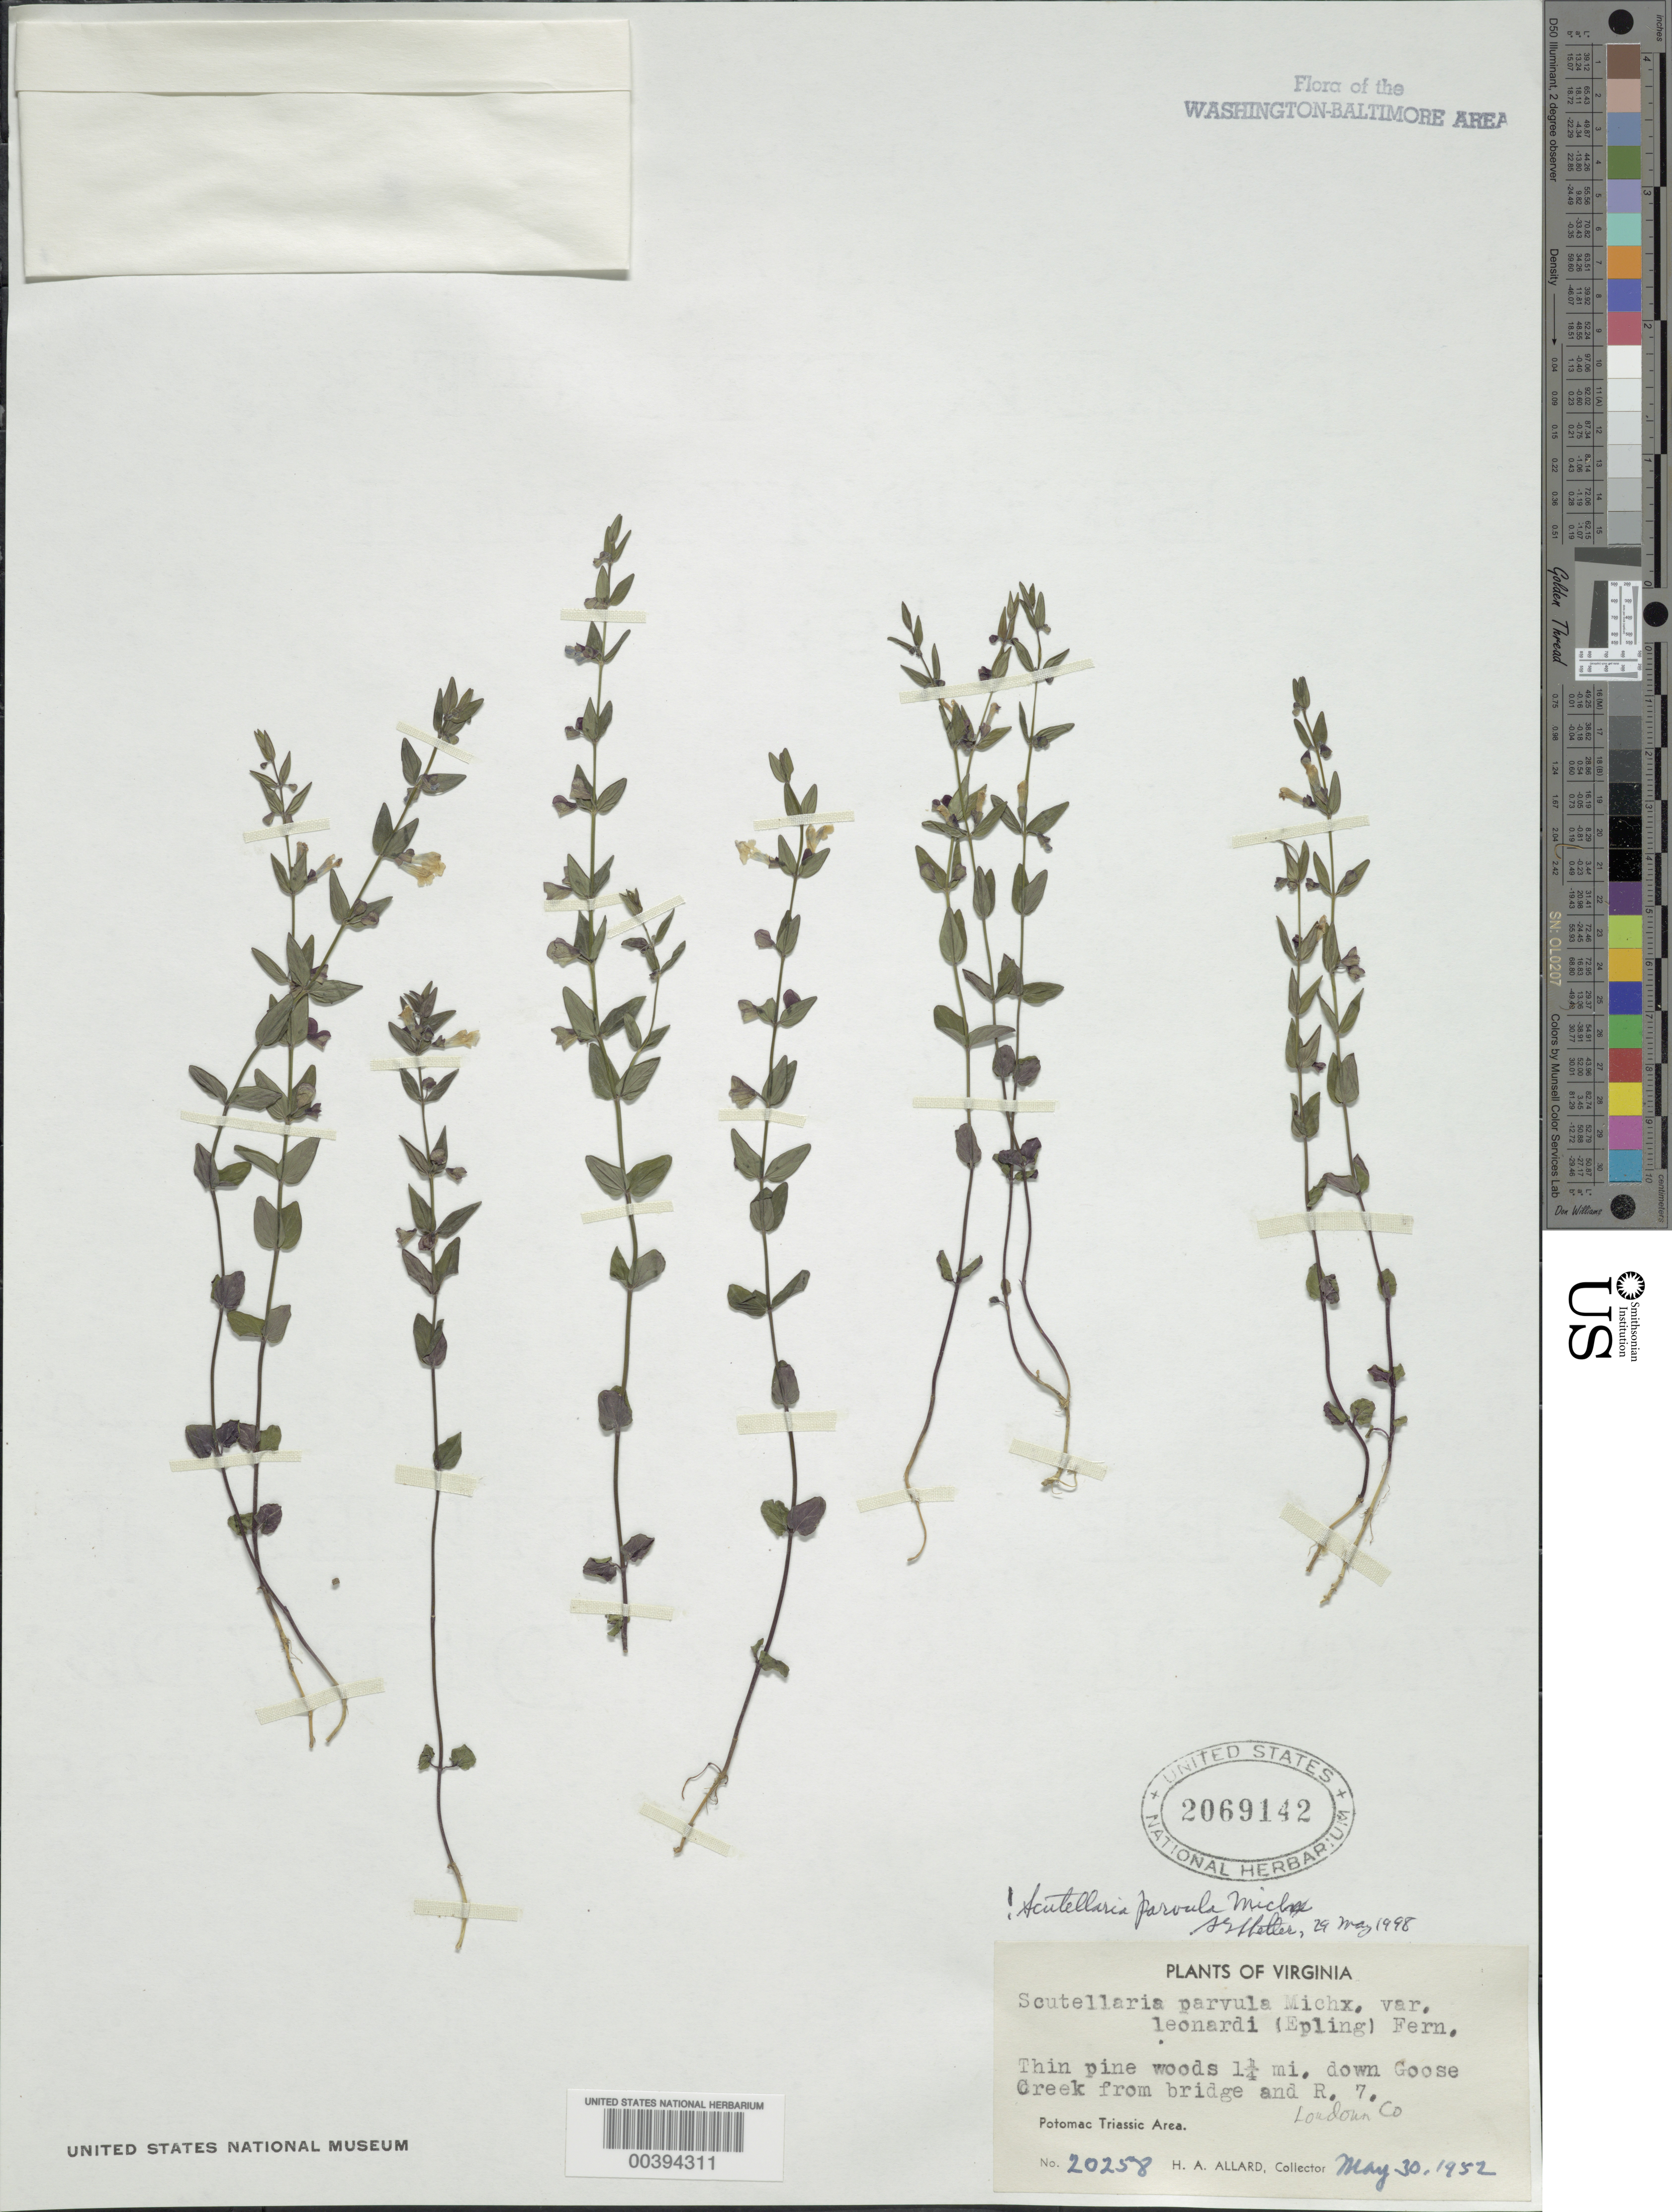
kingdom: Plantae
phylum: Tracheophyta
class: Magnoliopsida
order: Lamiales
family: Lamiaceae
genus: Scutellaria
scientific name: Scutellaria parvula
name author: Michx.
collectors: H. A. Allard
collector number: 20258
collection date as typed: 30 May 1952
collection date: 1952-05-30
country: United States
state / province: Virginia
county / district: Loudoun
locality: Downstream from Route 7 on Goose Creek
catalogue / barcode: US 2069142